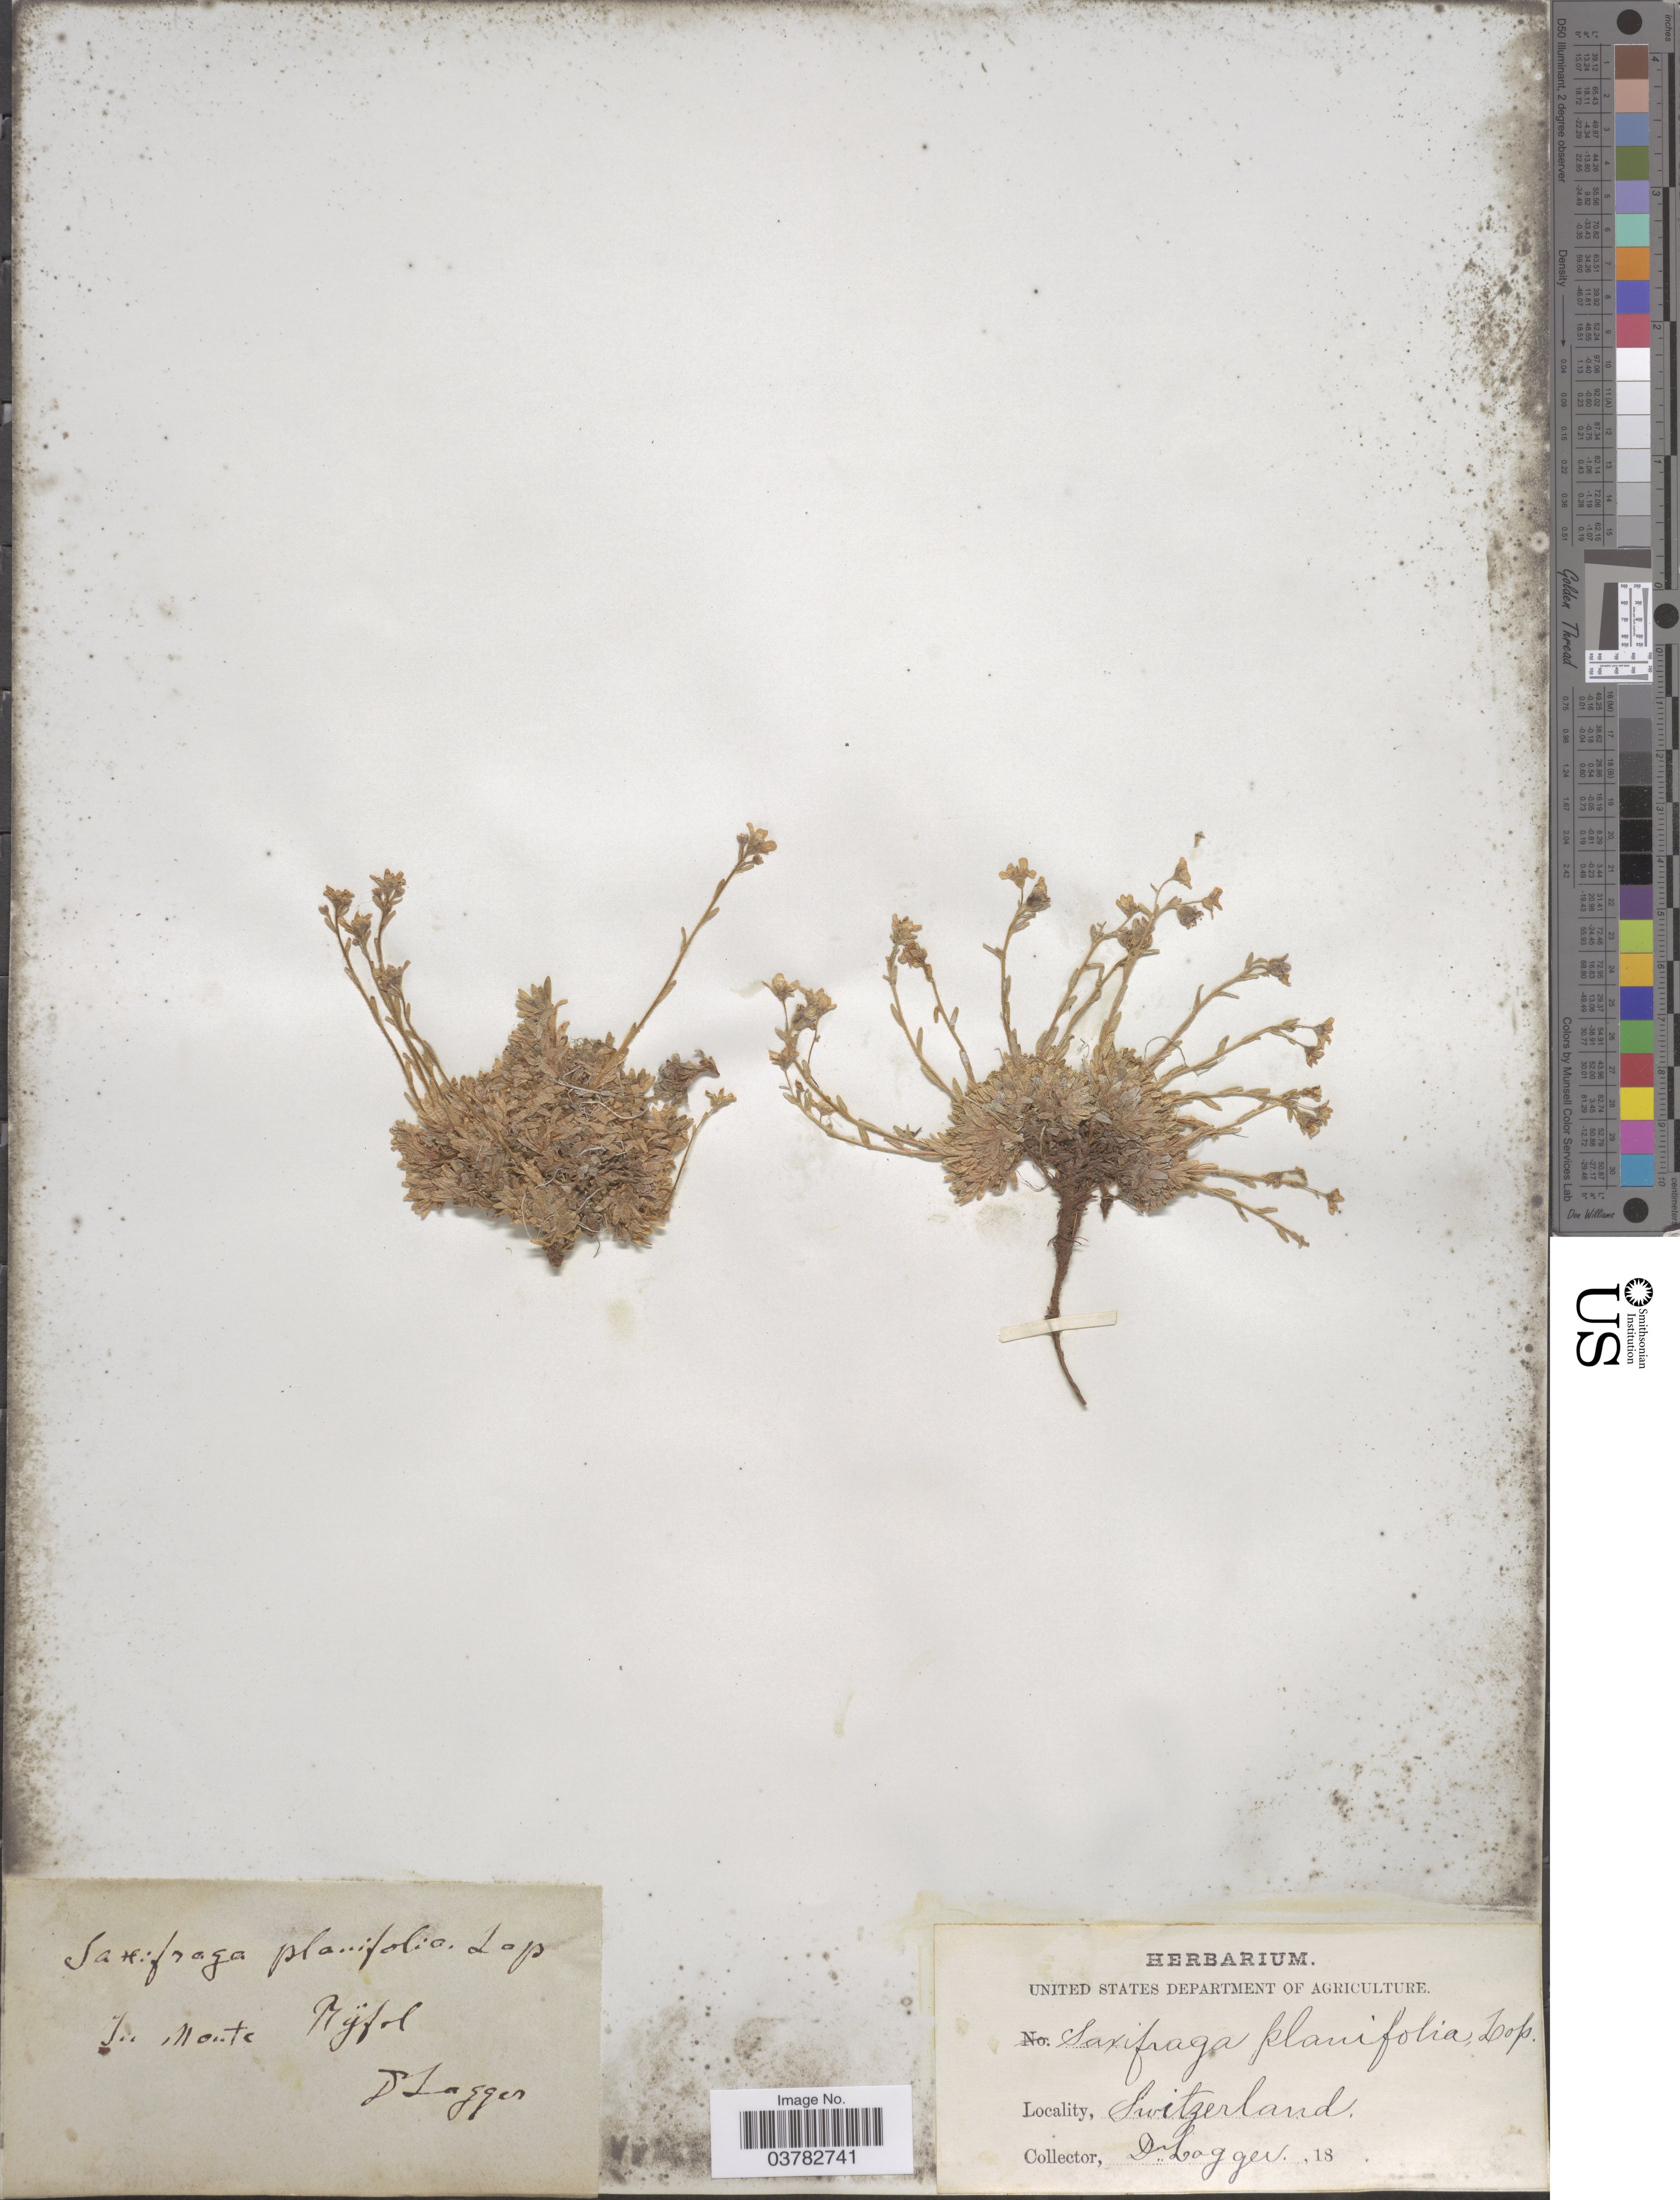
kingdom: Plantae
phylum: Tracheophyta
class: Magnoliopsida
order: Saxifragales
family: Saxifragaceae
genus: Saxifraga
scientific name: Saxifraga planifolia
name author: Lapeyr.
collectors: F. J. Lagger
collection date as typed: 18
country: Switzerland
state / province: Valais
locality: In Monte Riffel